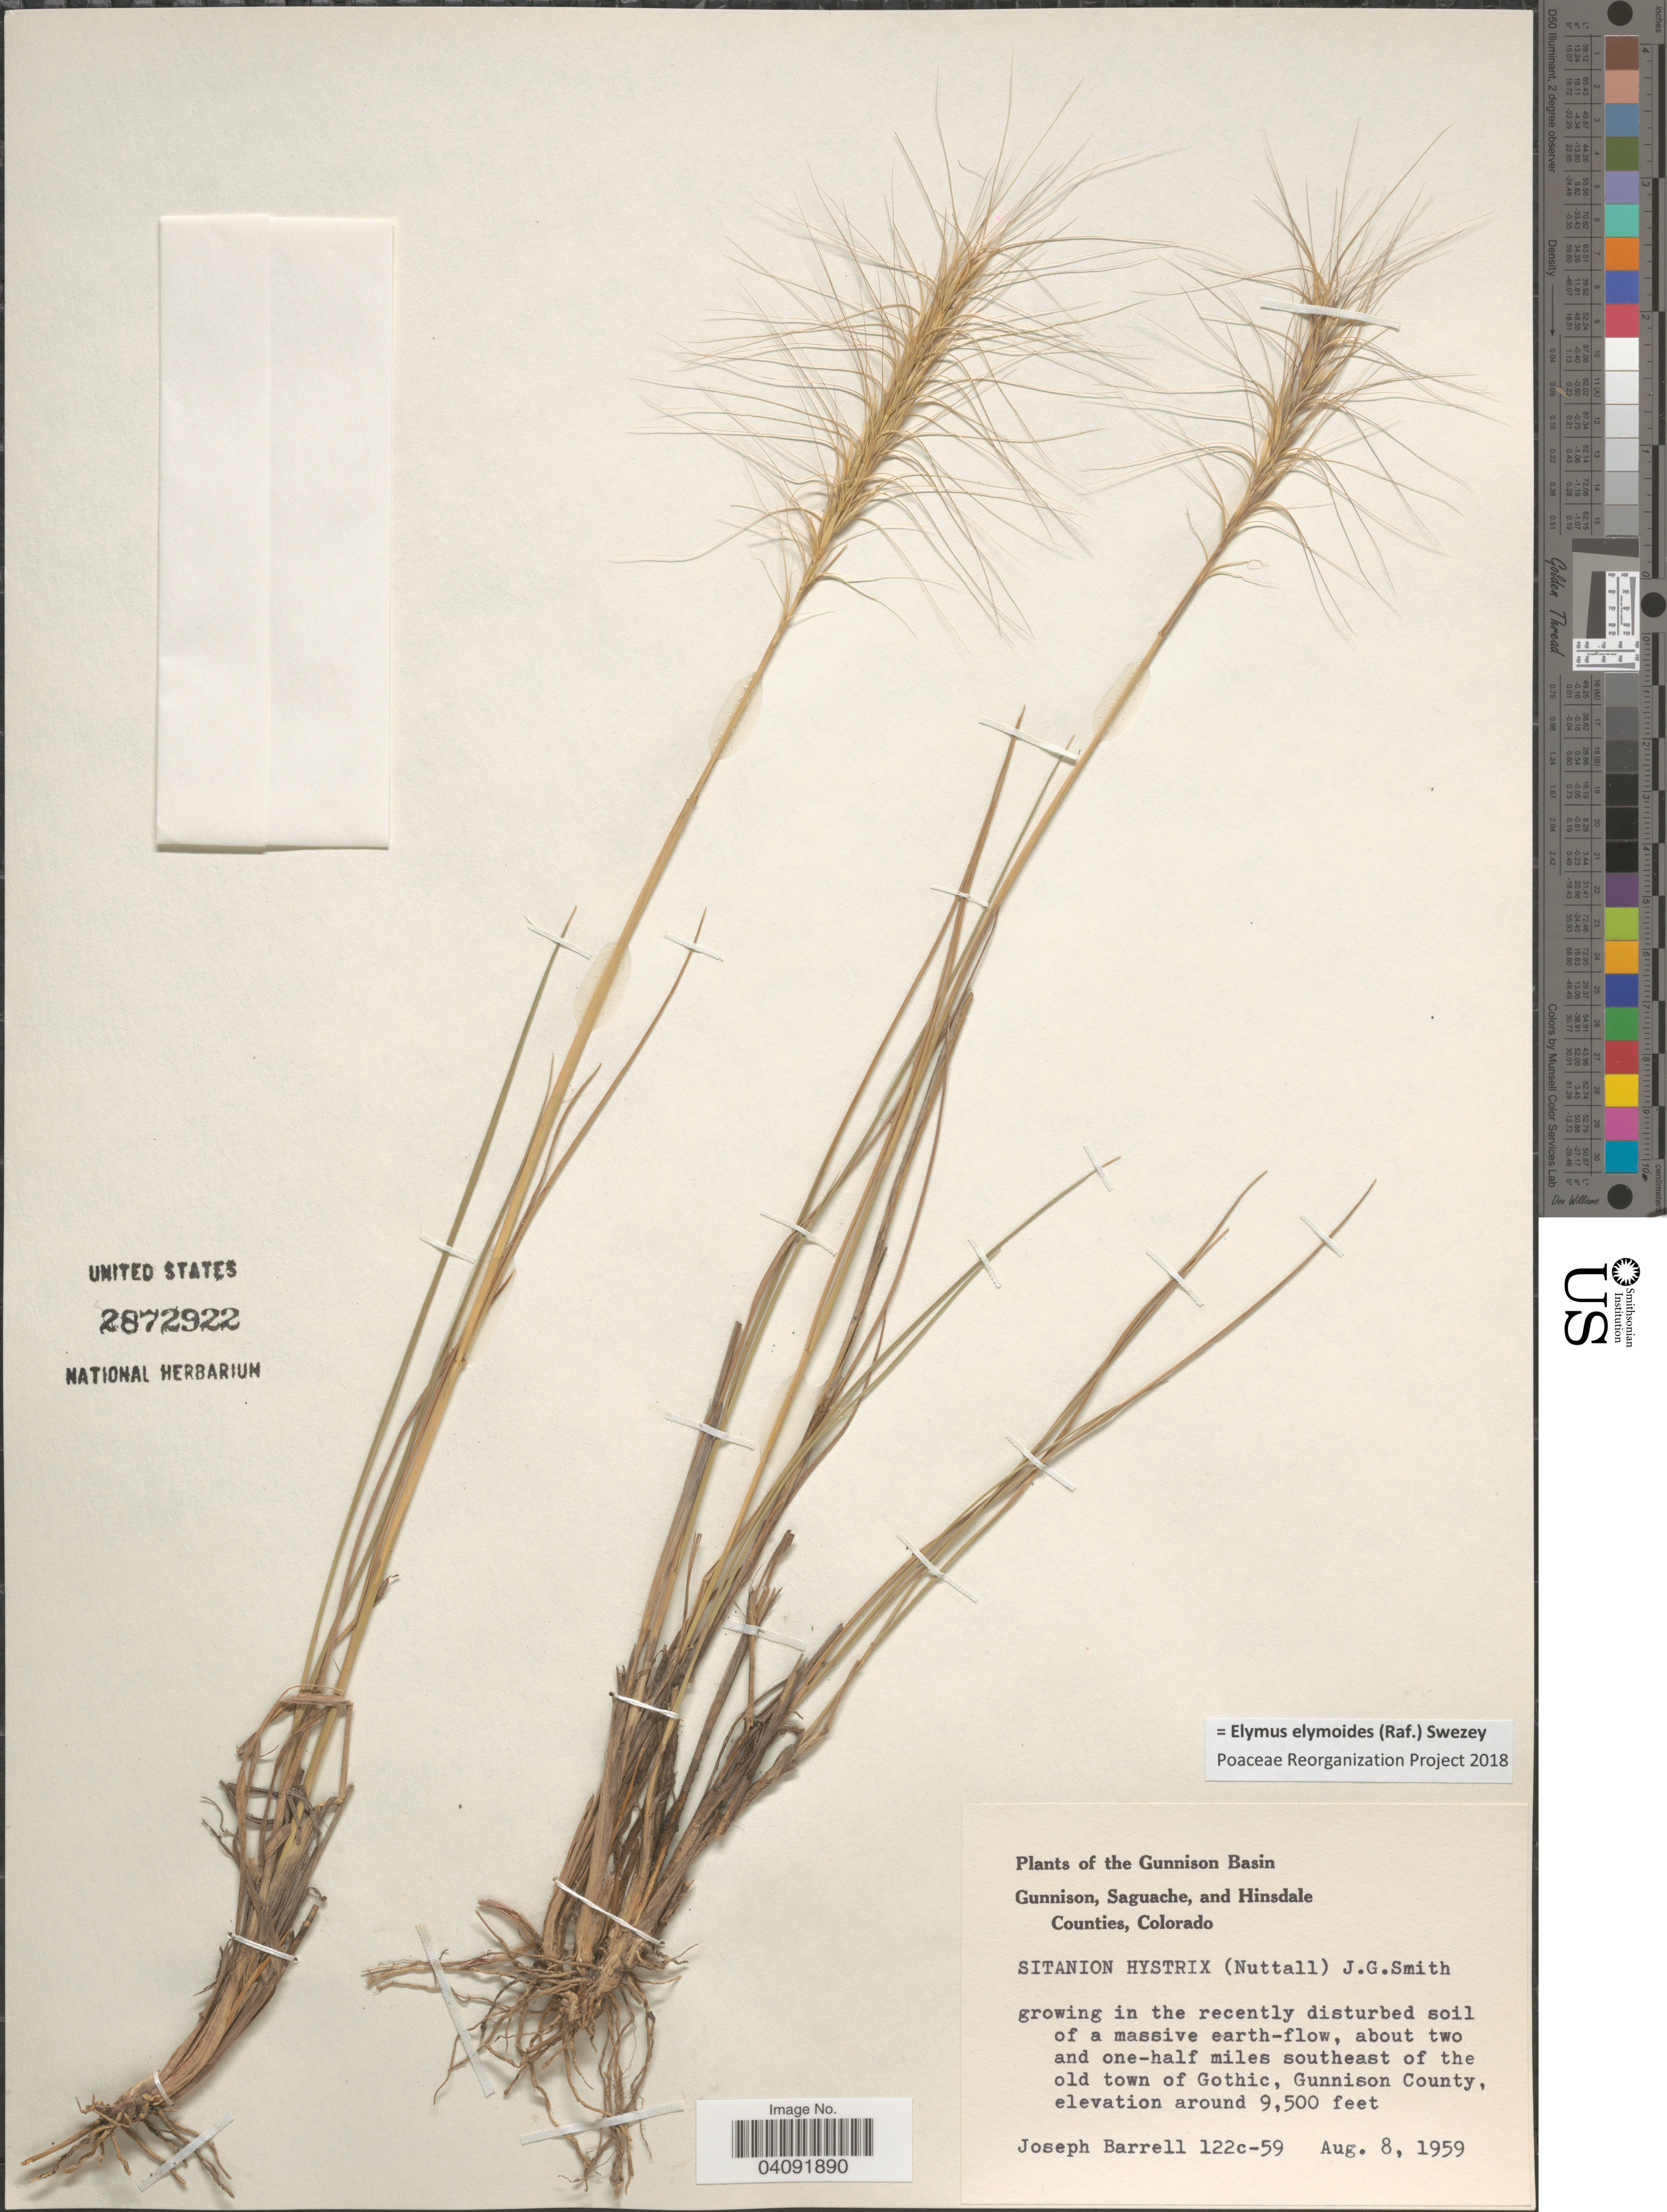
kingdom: Plantae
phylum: Tracheophyta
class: Liliopsida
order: Poales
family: Poaceae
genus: Elymus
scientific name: Elymus elymoides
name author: (Raf.) Swezey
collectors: J. Barrell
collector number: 122c-59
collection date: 1959-08-08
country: United States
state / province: Colorado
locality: Gunnison Basin. In the recently disturbed soil of a massive earth-flow, about two and one-half miles southeast of the old town of Gothic, Gunnison County.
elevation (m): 2896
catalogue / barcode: US 2872922